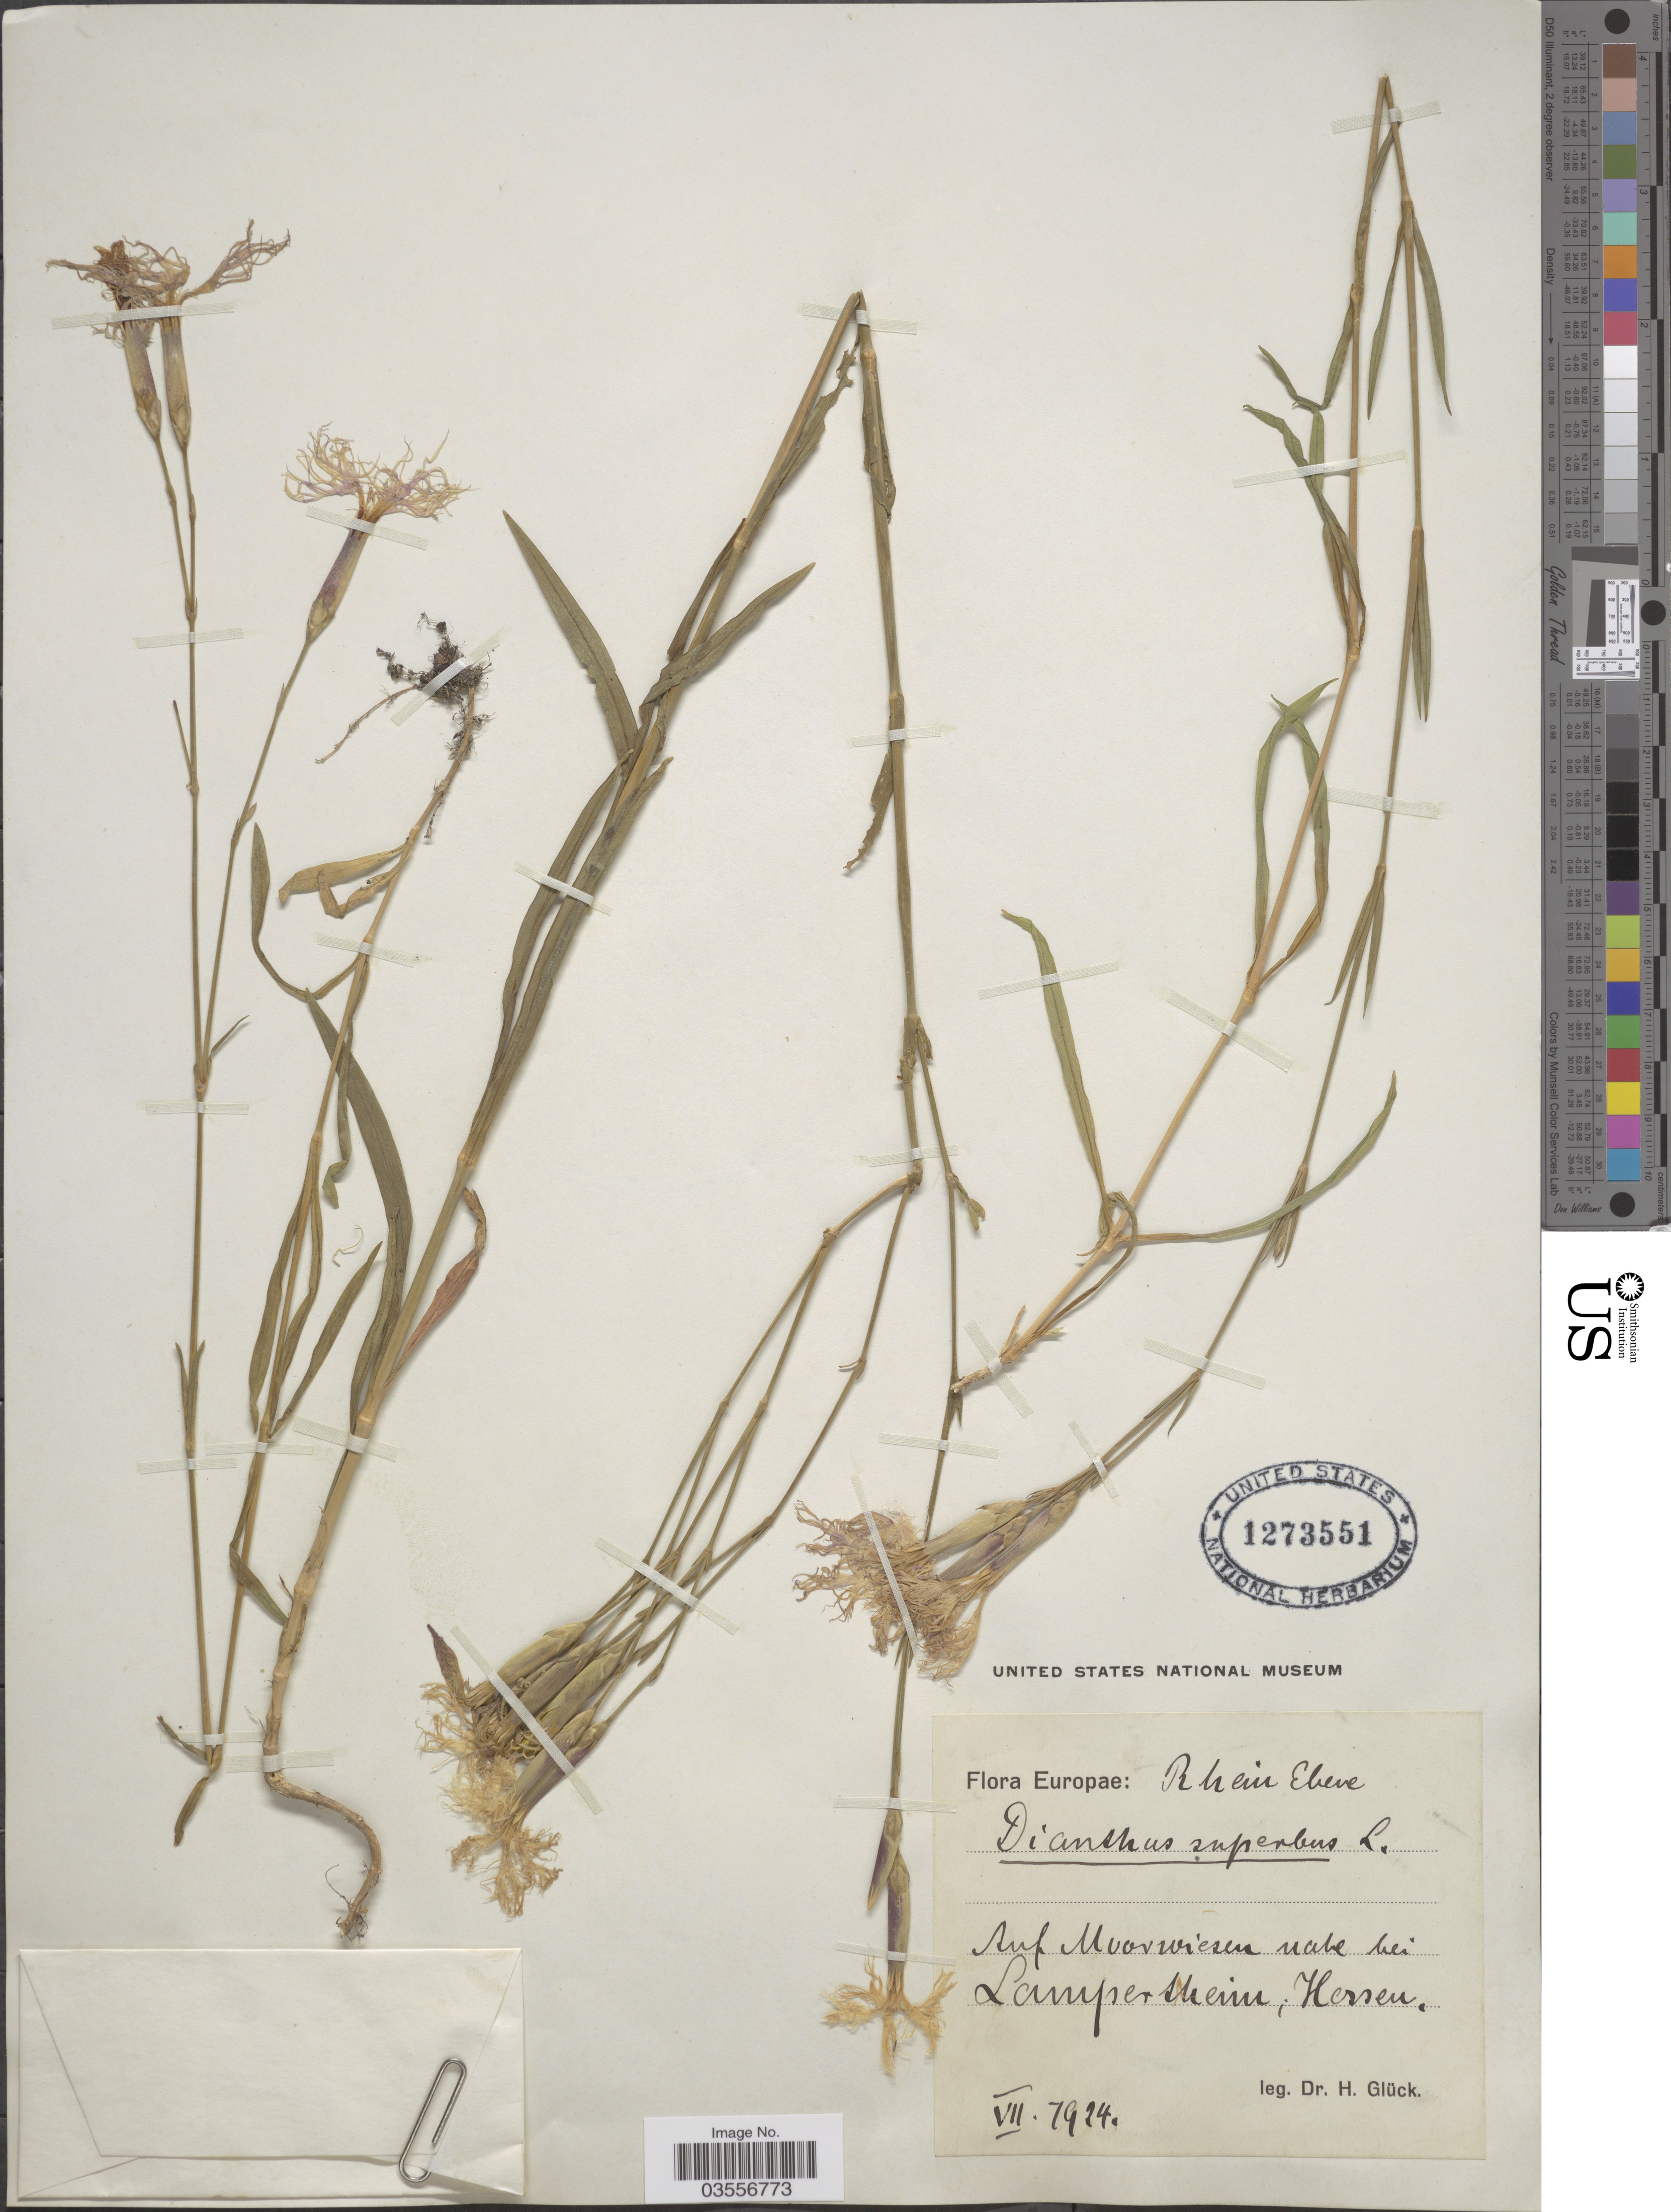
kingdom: Plantae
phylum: Tracheophyta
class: Magnoliopsida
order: Caryophyllales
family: Caryophyllaceae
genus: Dianthus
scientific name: Dianthus superbus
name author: L.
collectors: H. Glück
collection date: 1924-07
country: Germany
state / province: Hesse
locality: Rhein Ebene. Auf Moorwiesen nahe bei Lampershein.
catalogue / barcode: US 1273551